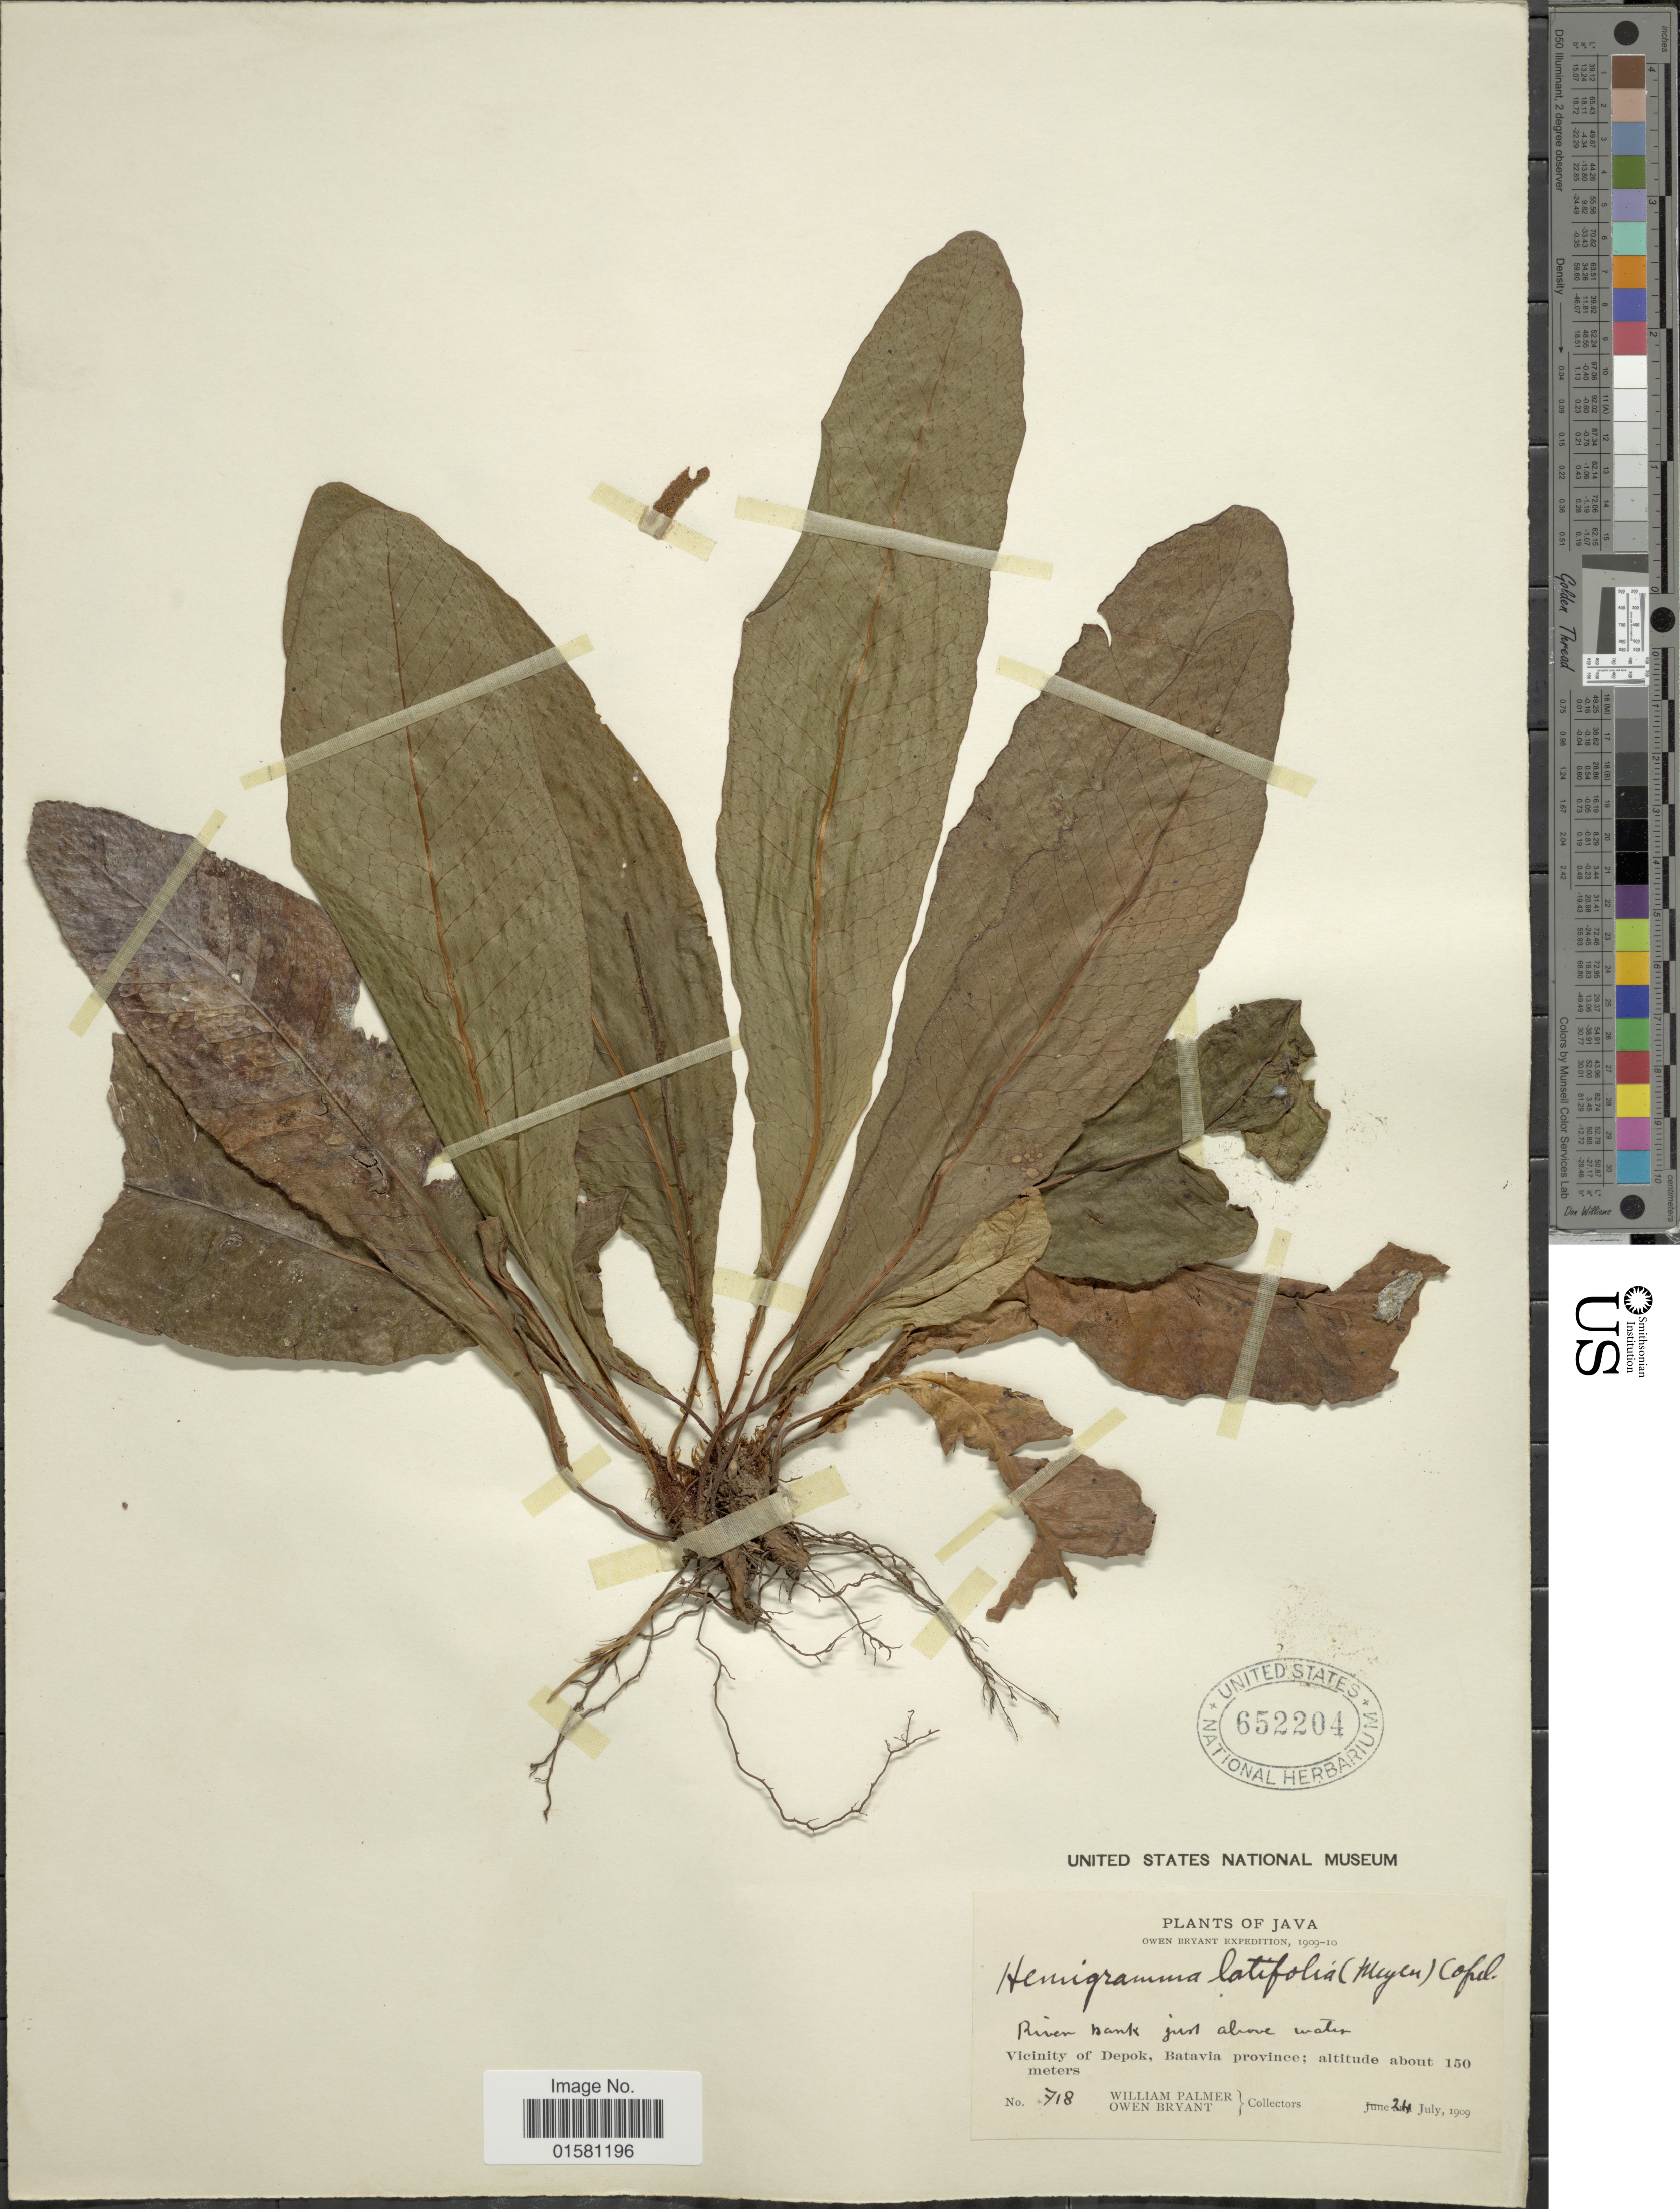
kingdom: Plantae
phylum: Tracheophyta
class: Polypodiopsida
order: Polypodiales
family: Tectariaceae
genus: Tectaria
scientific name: Tectaria taccifolia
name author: (Fée) M.G. Price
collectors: W. Palmer & O. Bryant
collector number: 718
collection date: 1909-07-24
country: Indonesia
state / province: Java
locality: Java, Vicinity of Depok, Batavia province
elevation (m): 150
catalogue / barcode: US 652204